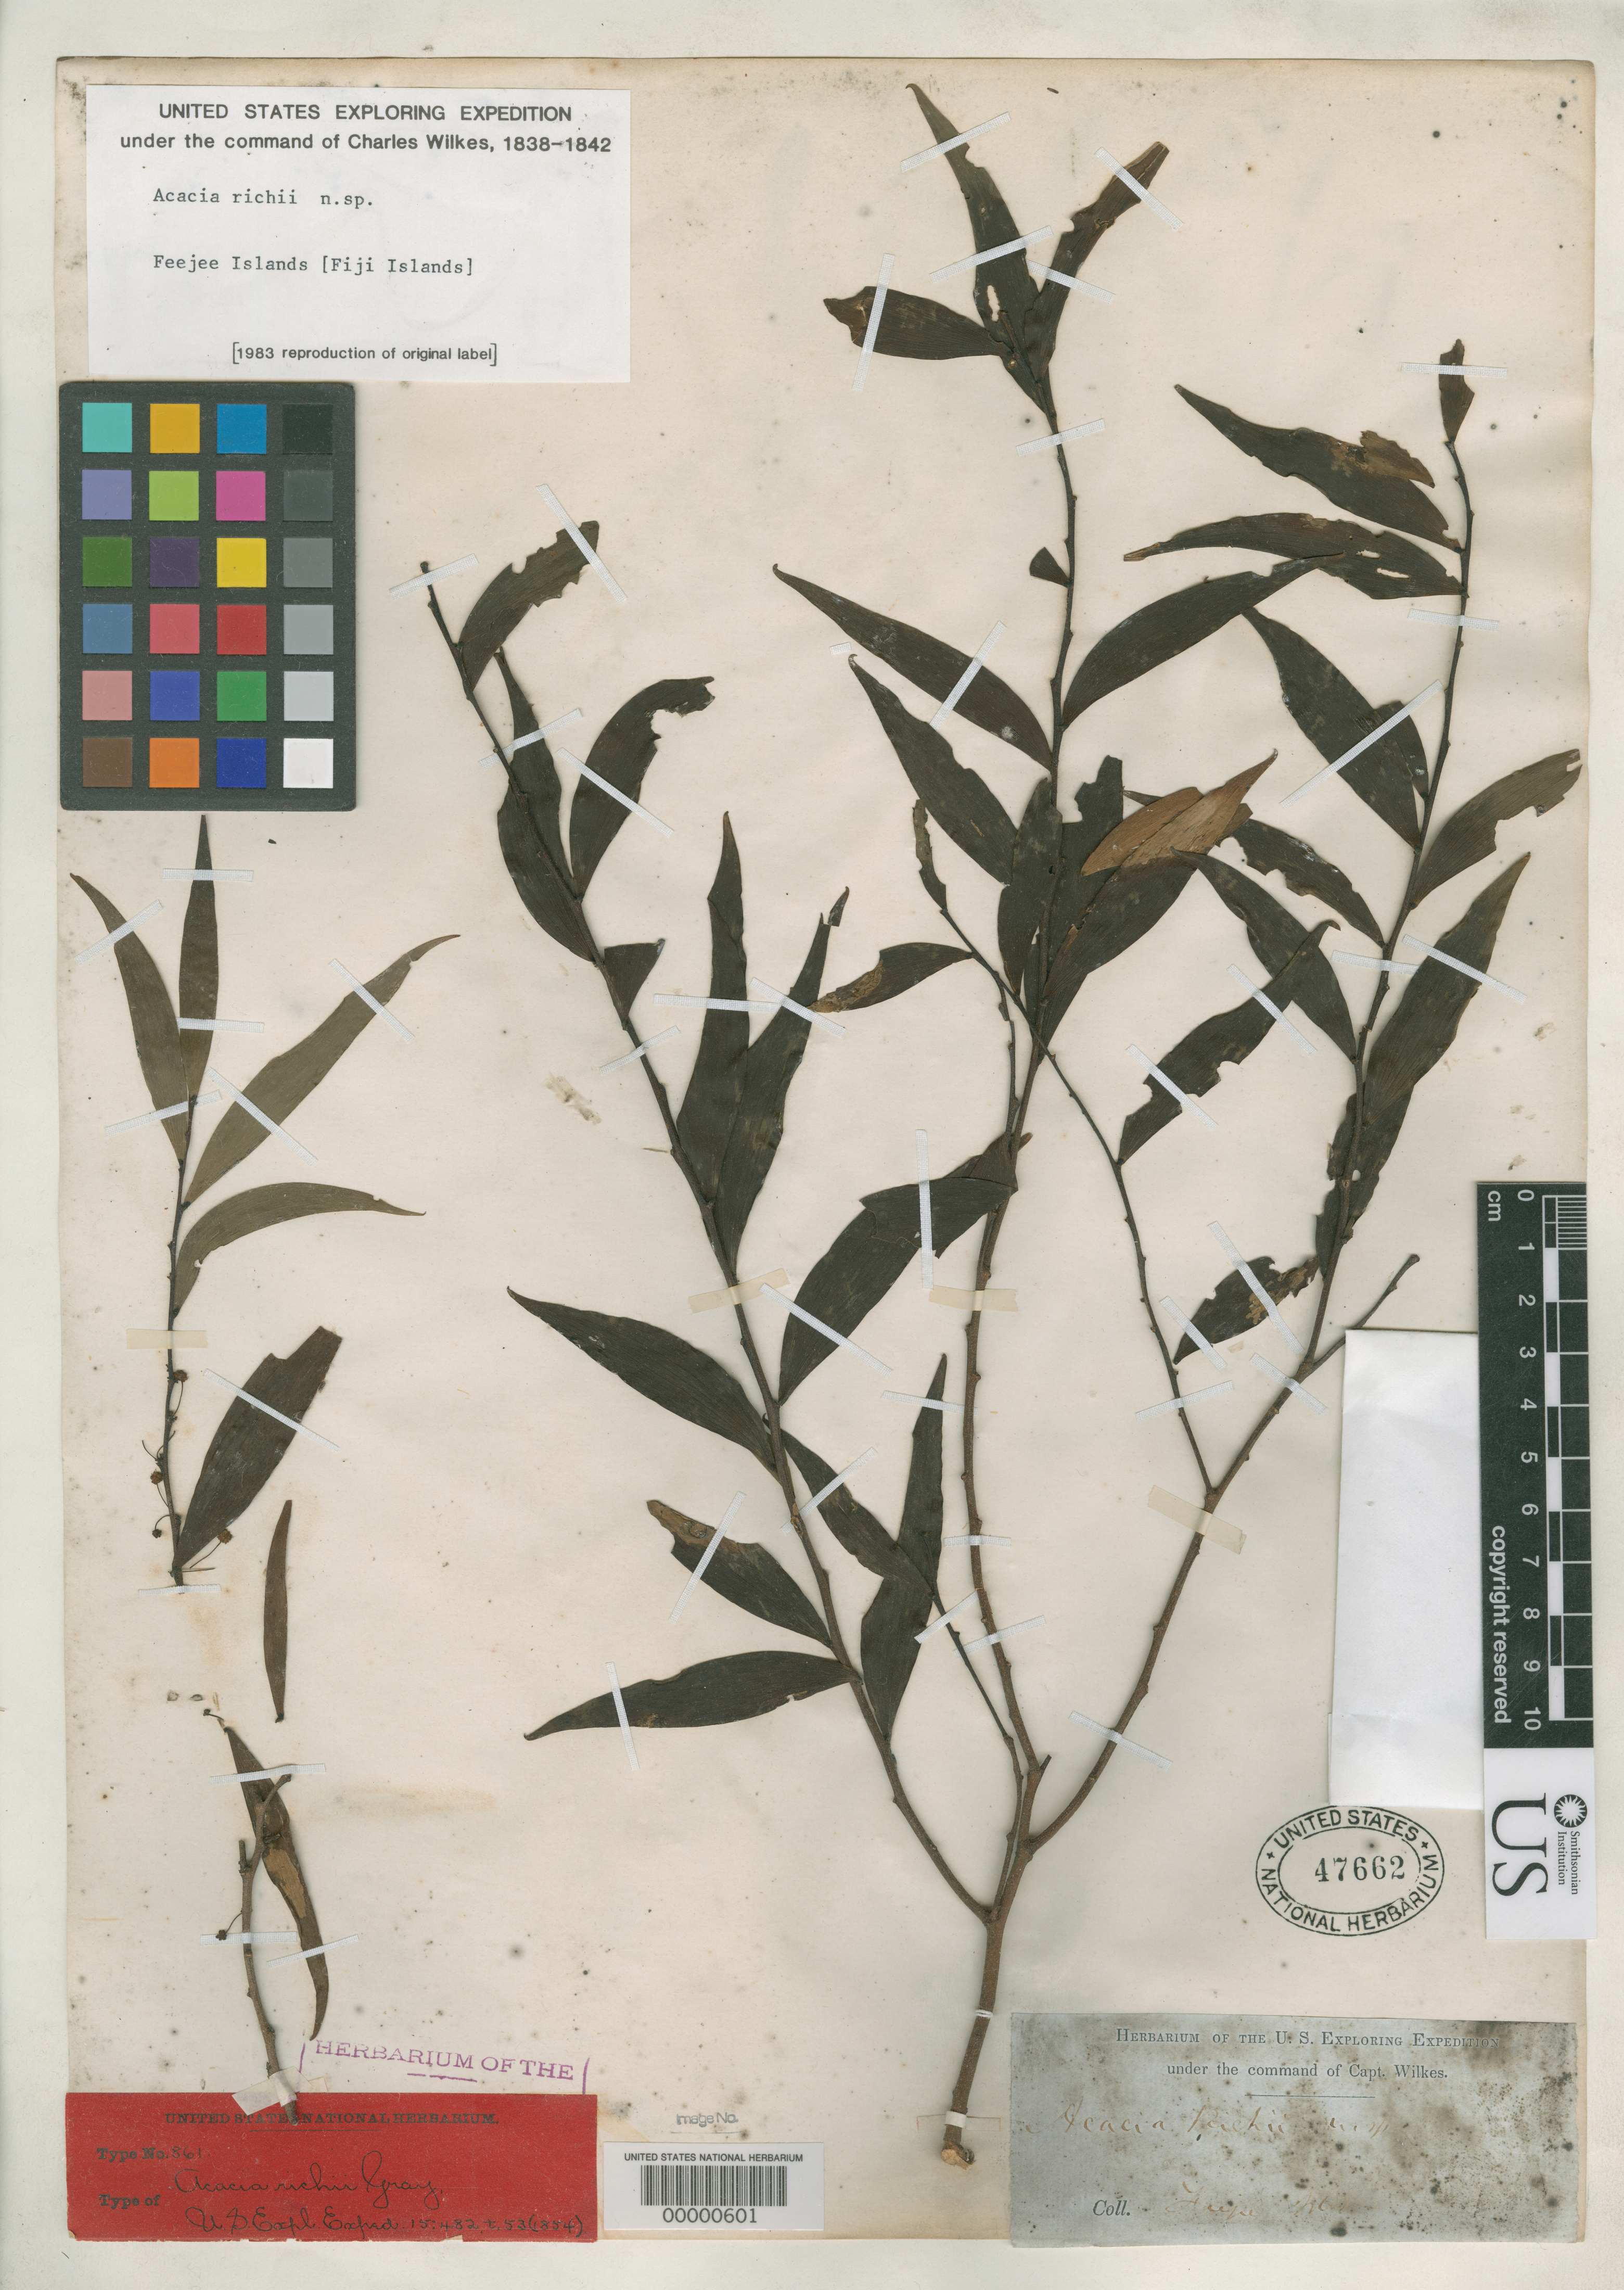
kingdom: Plantae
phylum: Tracheophyta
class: Magnoliopsida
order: Fabales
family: Fabaceae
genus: Acacia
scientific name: Acacia richii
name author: A. Gray in Wilkes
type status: Holotype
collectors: Wilkes Explor. Exped.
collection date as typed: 1838 to -- --- 1842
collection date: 1838/1842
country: Fiji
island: Vanua Levu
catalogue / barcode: US 47662